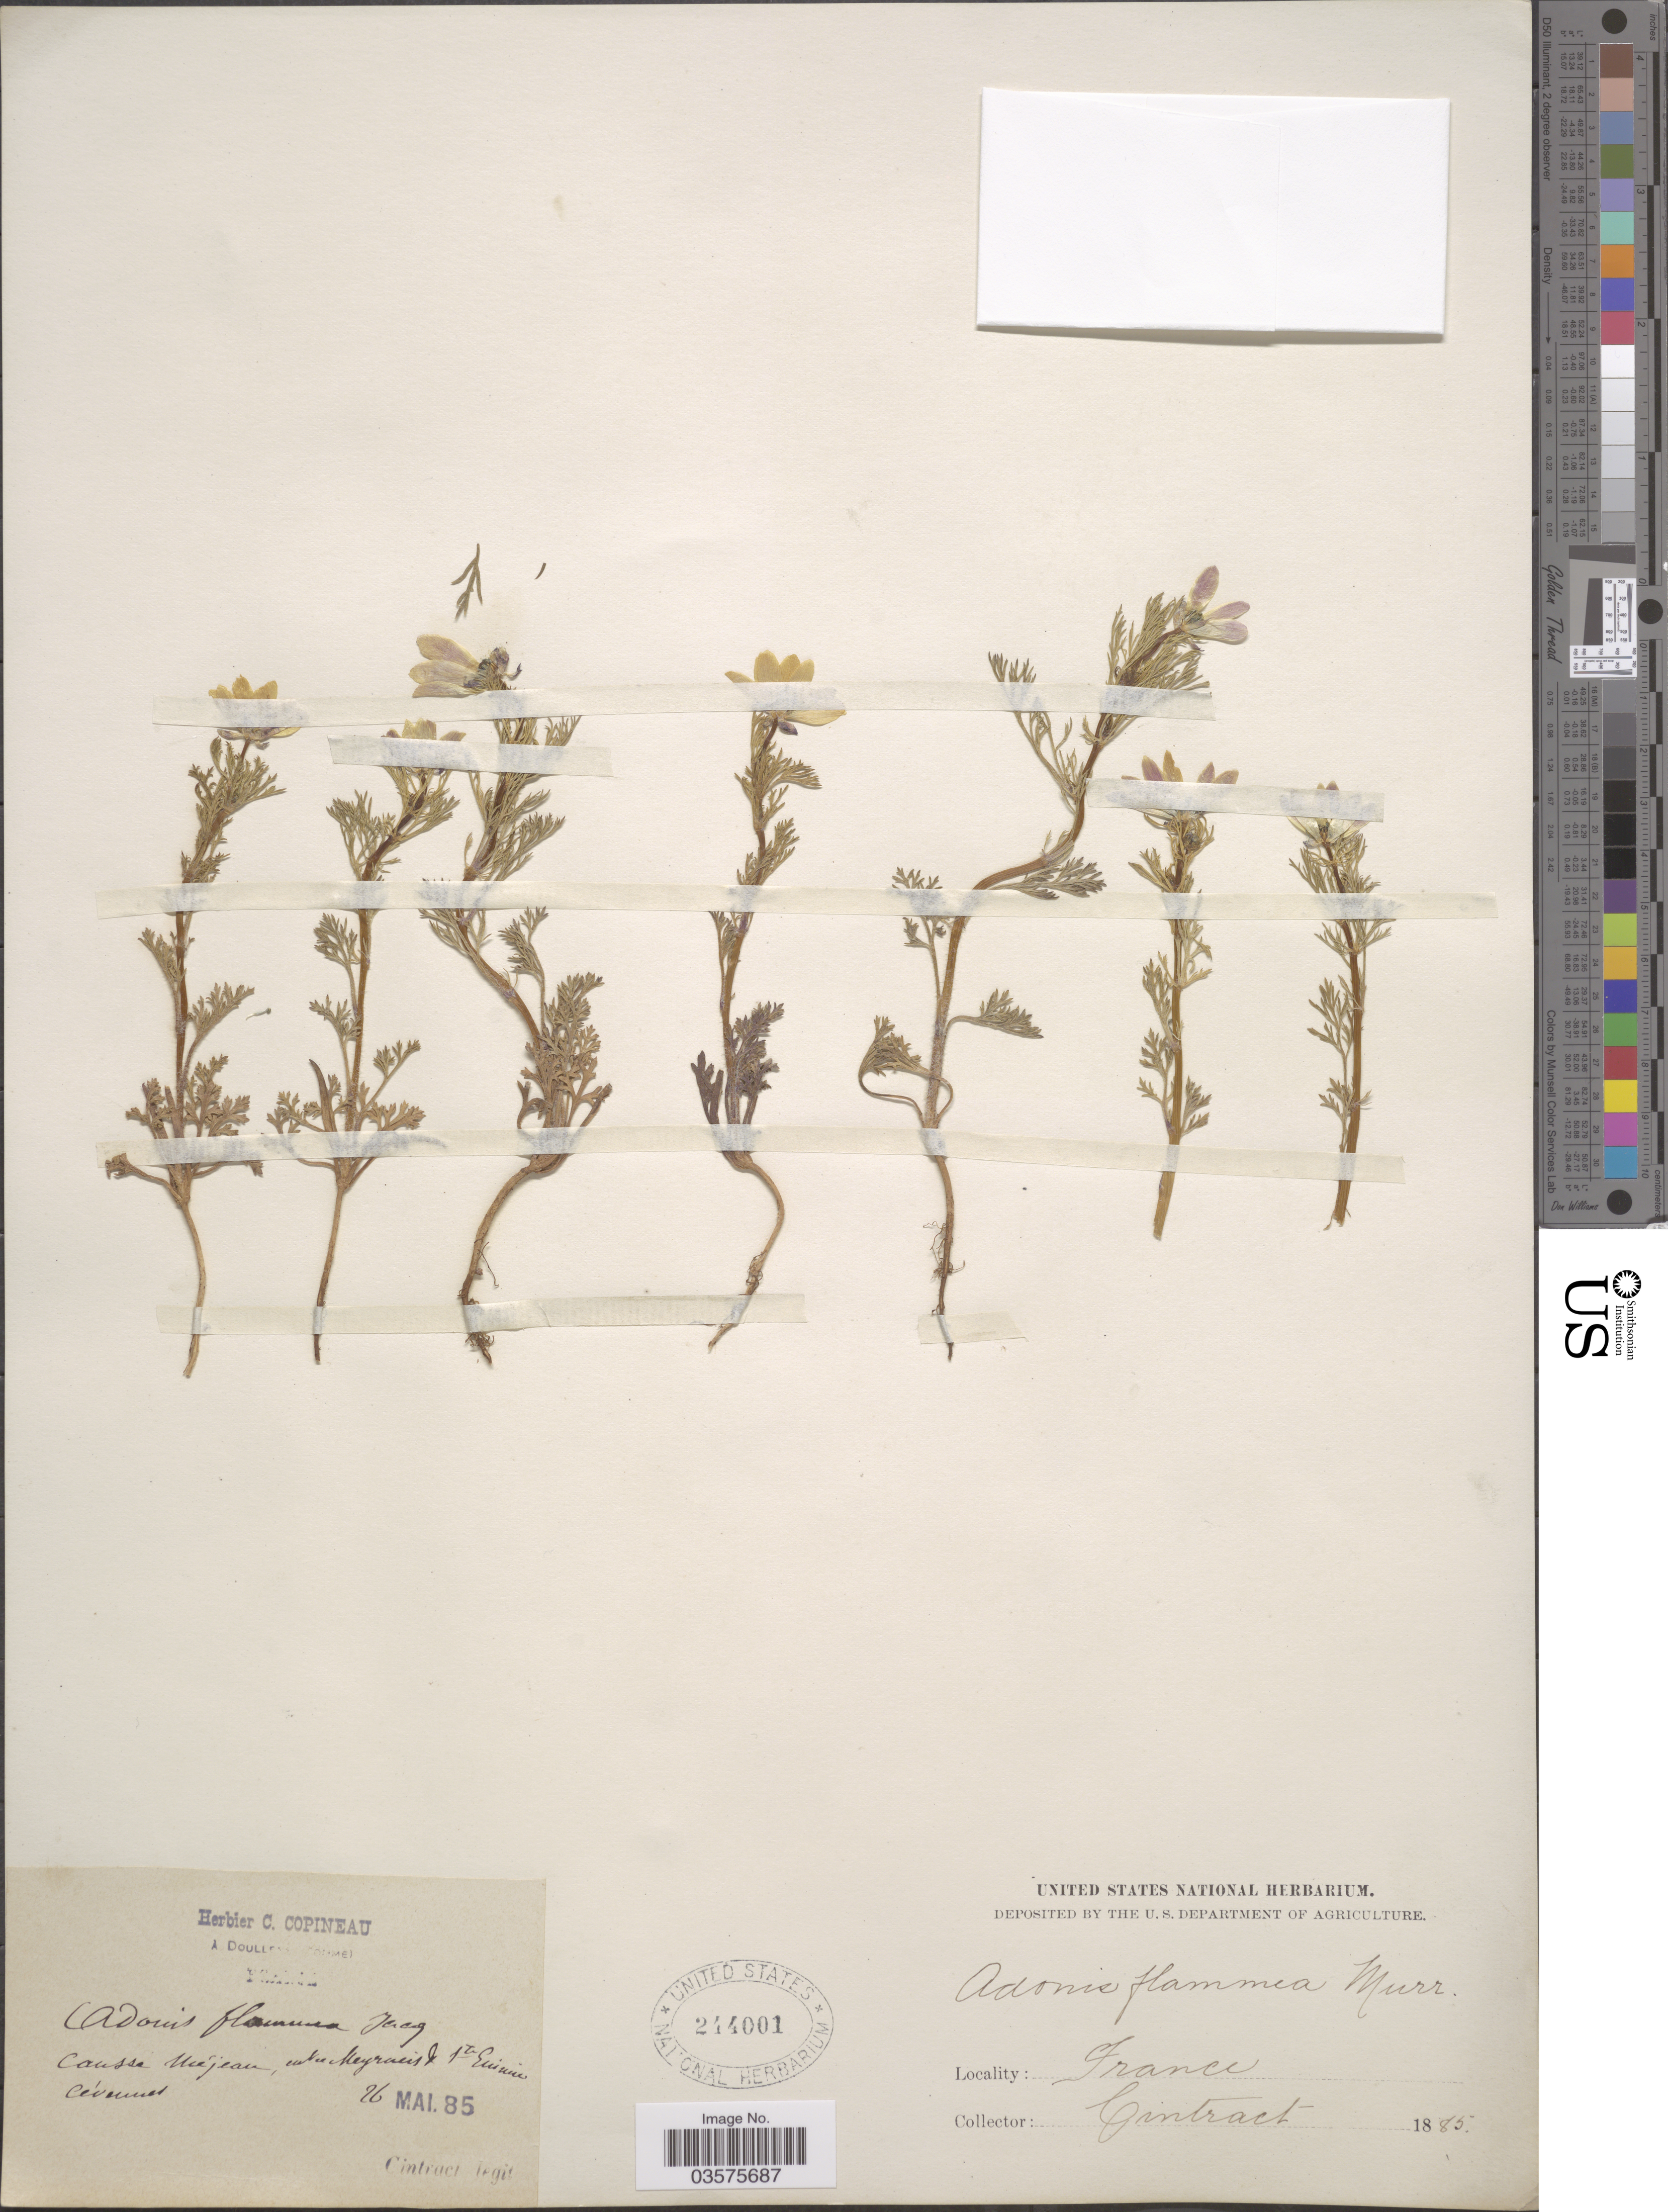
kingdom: Plantae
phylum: Tracheophyta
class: Magnoliopsida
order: Ranunculales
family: Ranunculaceae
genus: Adonis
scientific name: Adonis flammea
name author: Jacq.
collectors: Cintract, --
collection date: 1885-05-26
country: France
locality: Causse Méjean, entee Meyrueis & Ste. Enimie, Cévennes.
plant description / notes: Corrected "Caussa Mujean, cutucheyraisch St Euinie Cévaunet" to "Causse Méjean, entee Meyrueis & Ste. Enimie, Cévennes."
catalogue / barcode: US 244001